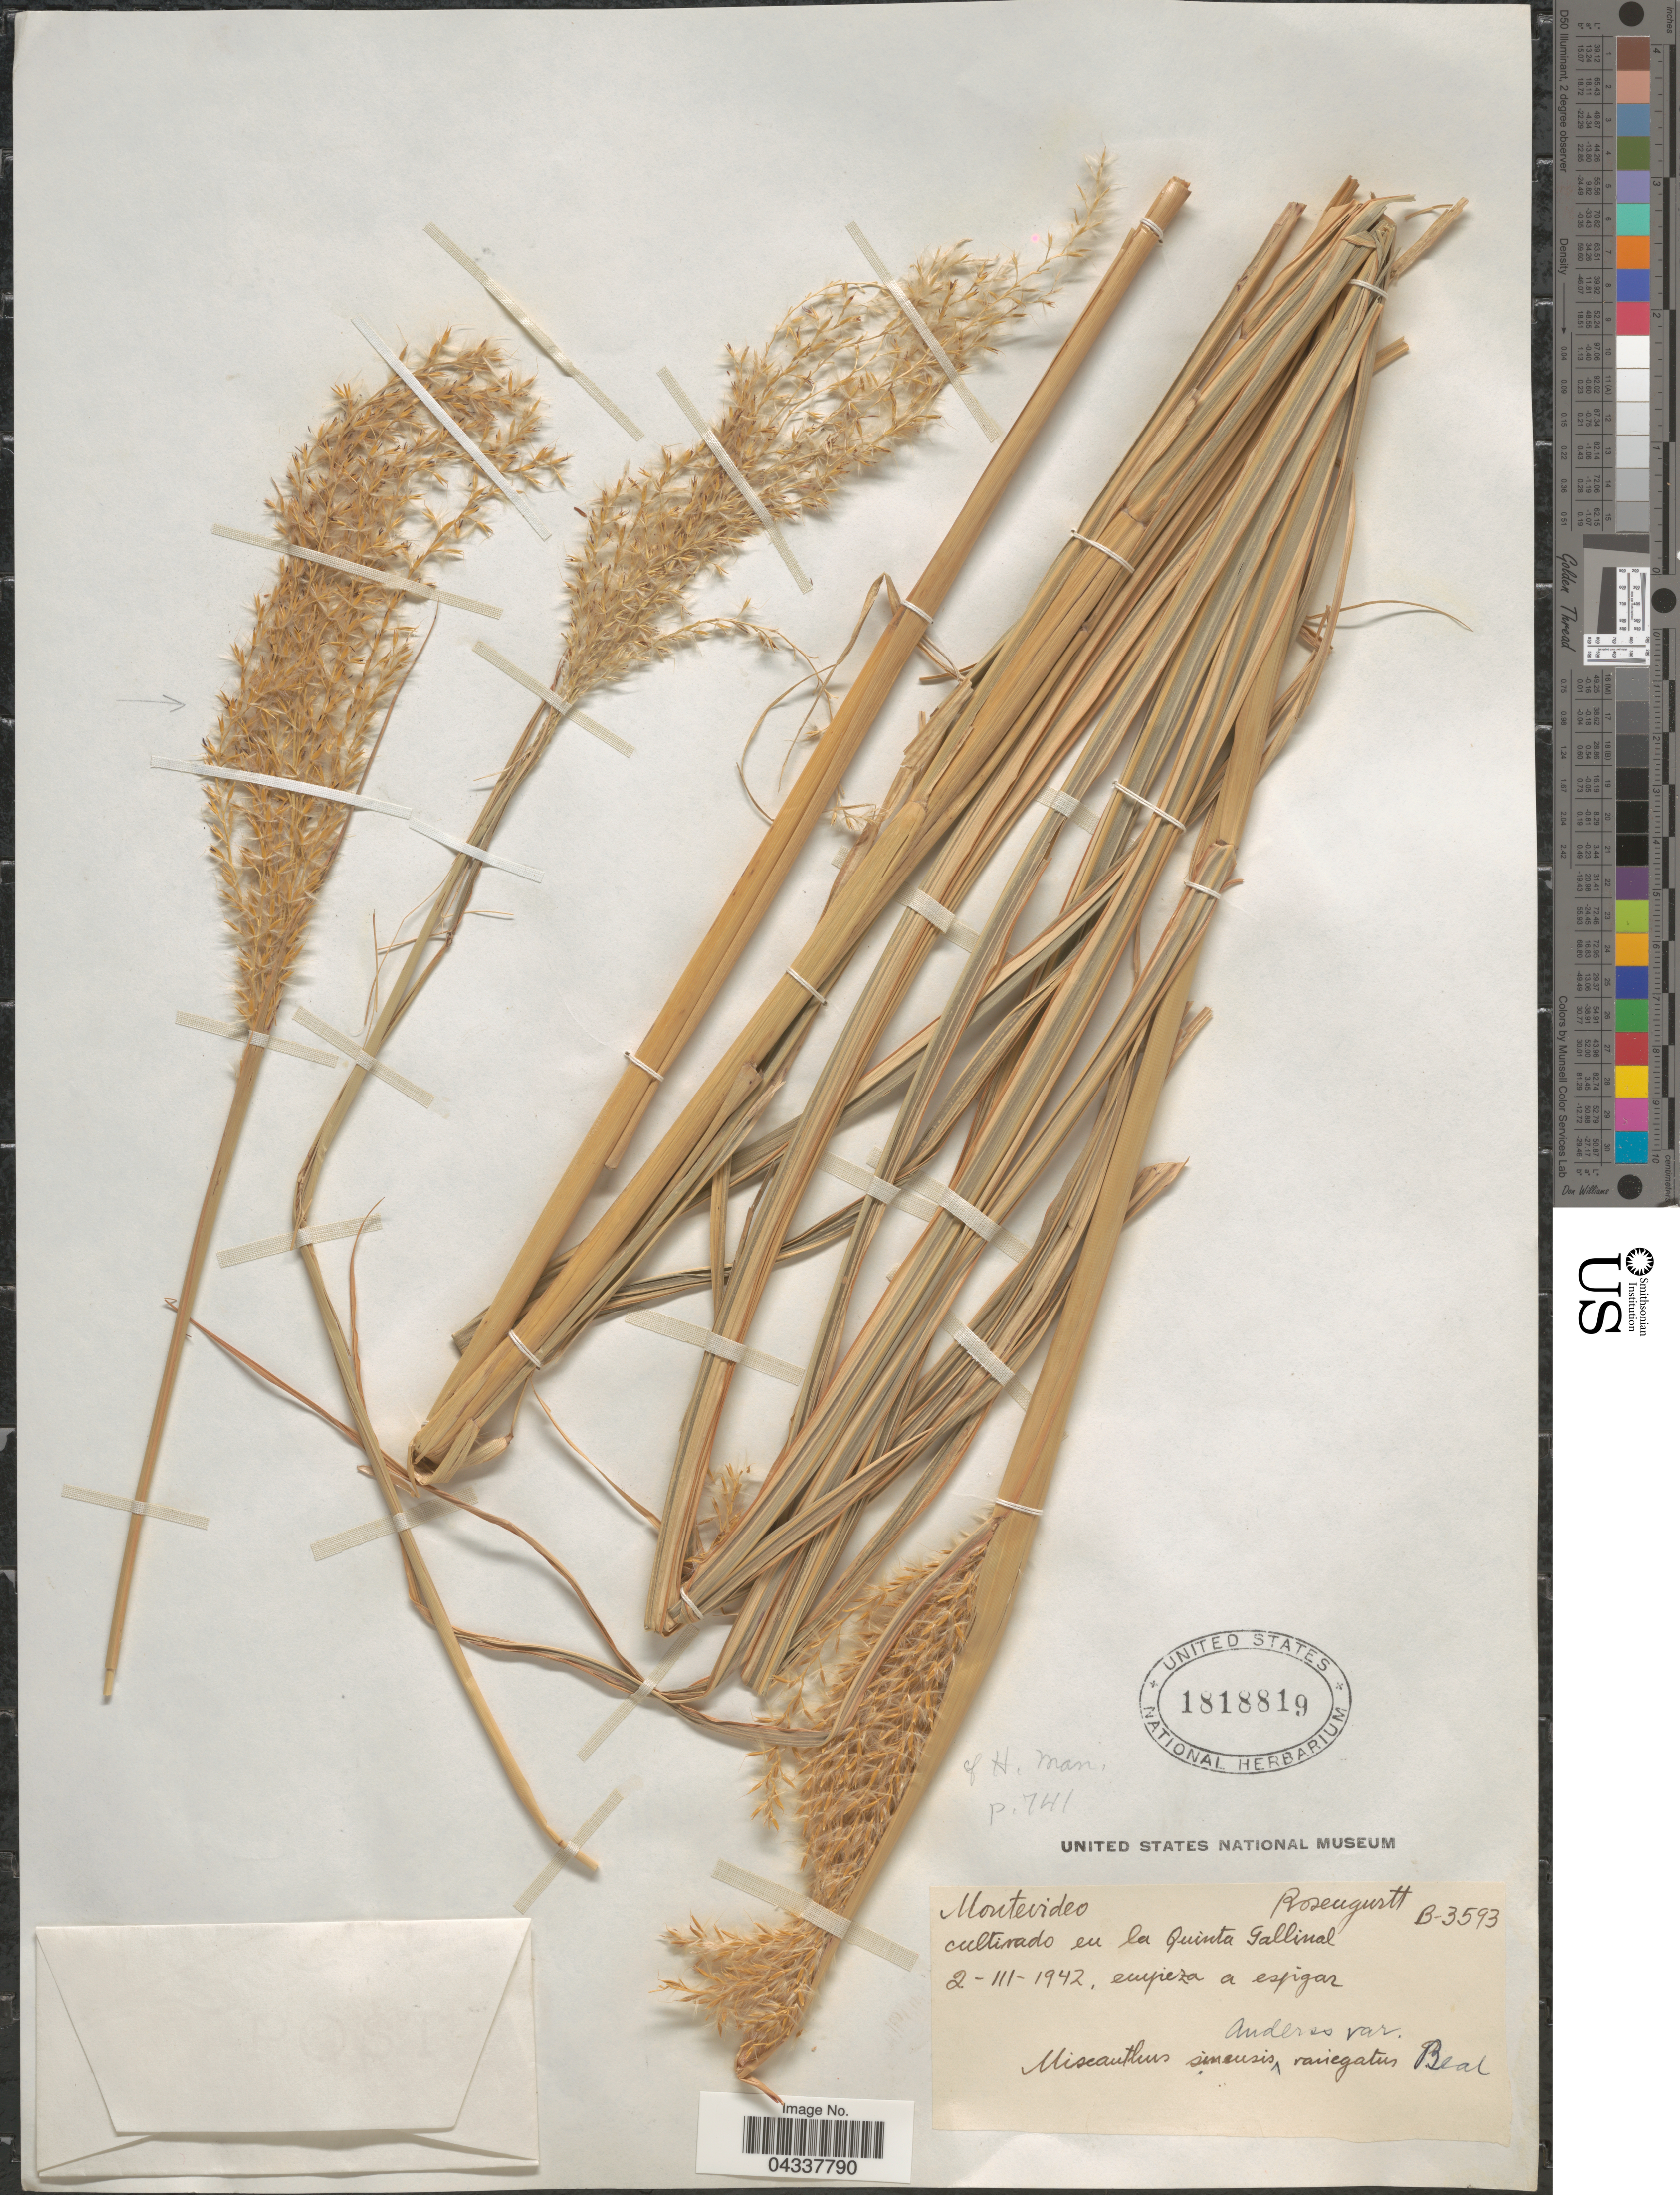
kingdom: Plantae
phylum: Tracheophyta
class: Liliopsida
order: Poales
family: Poaceae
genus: Miscanthus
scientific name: Miscanthus sinensis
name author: Andersson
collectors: Rosengurtt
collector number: B-3593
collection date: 1942-03-02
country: Uruguay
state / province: Montevideo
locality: Cultivado en la Quinta Gallinal.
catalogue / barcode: US 1818819